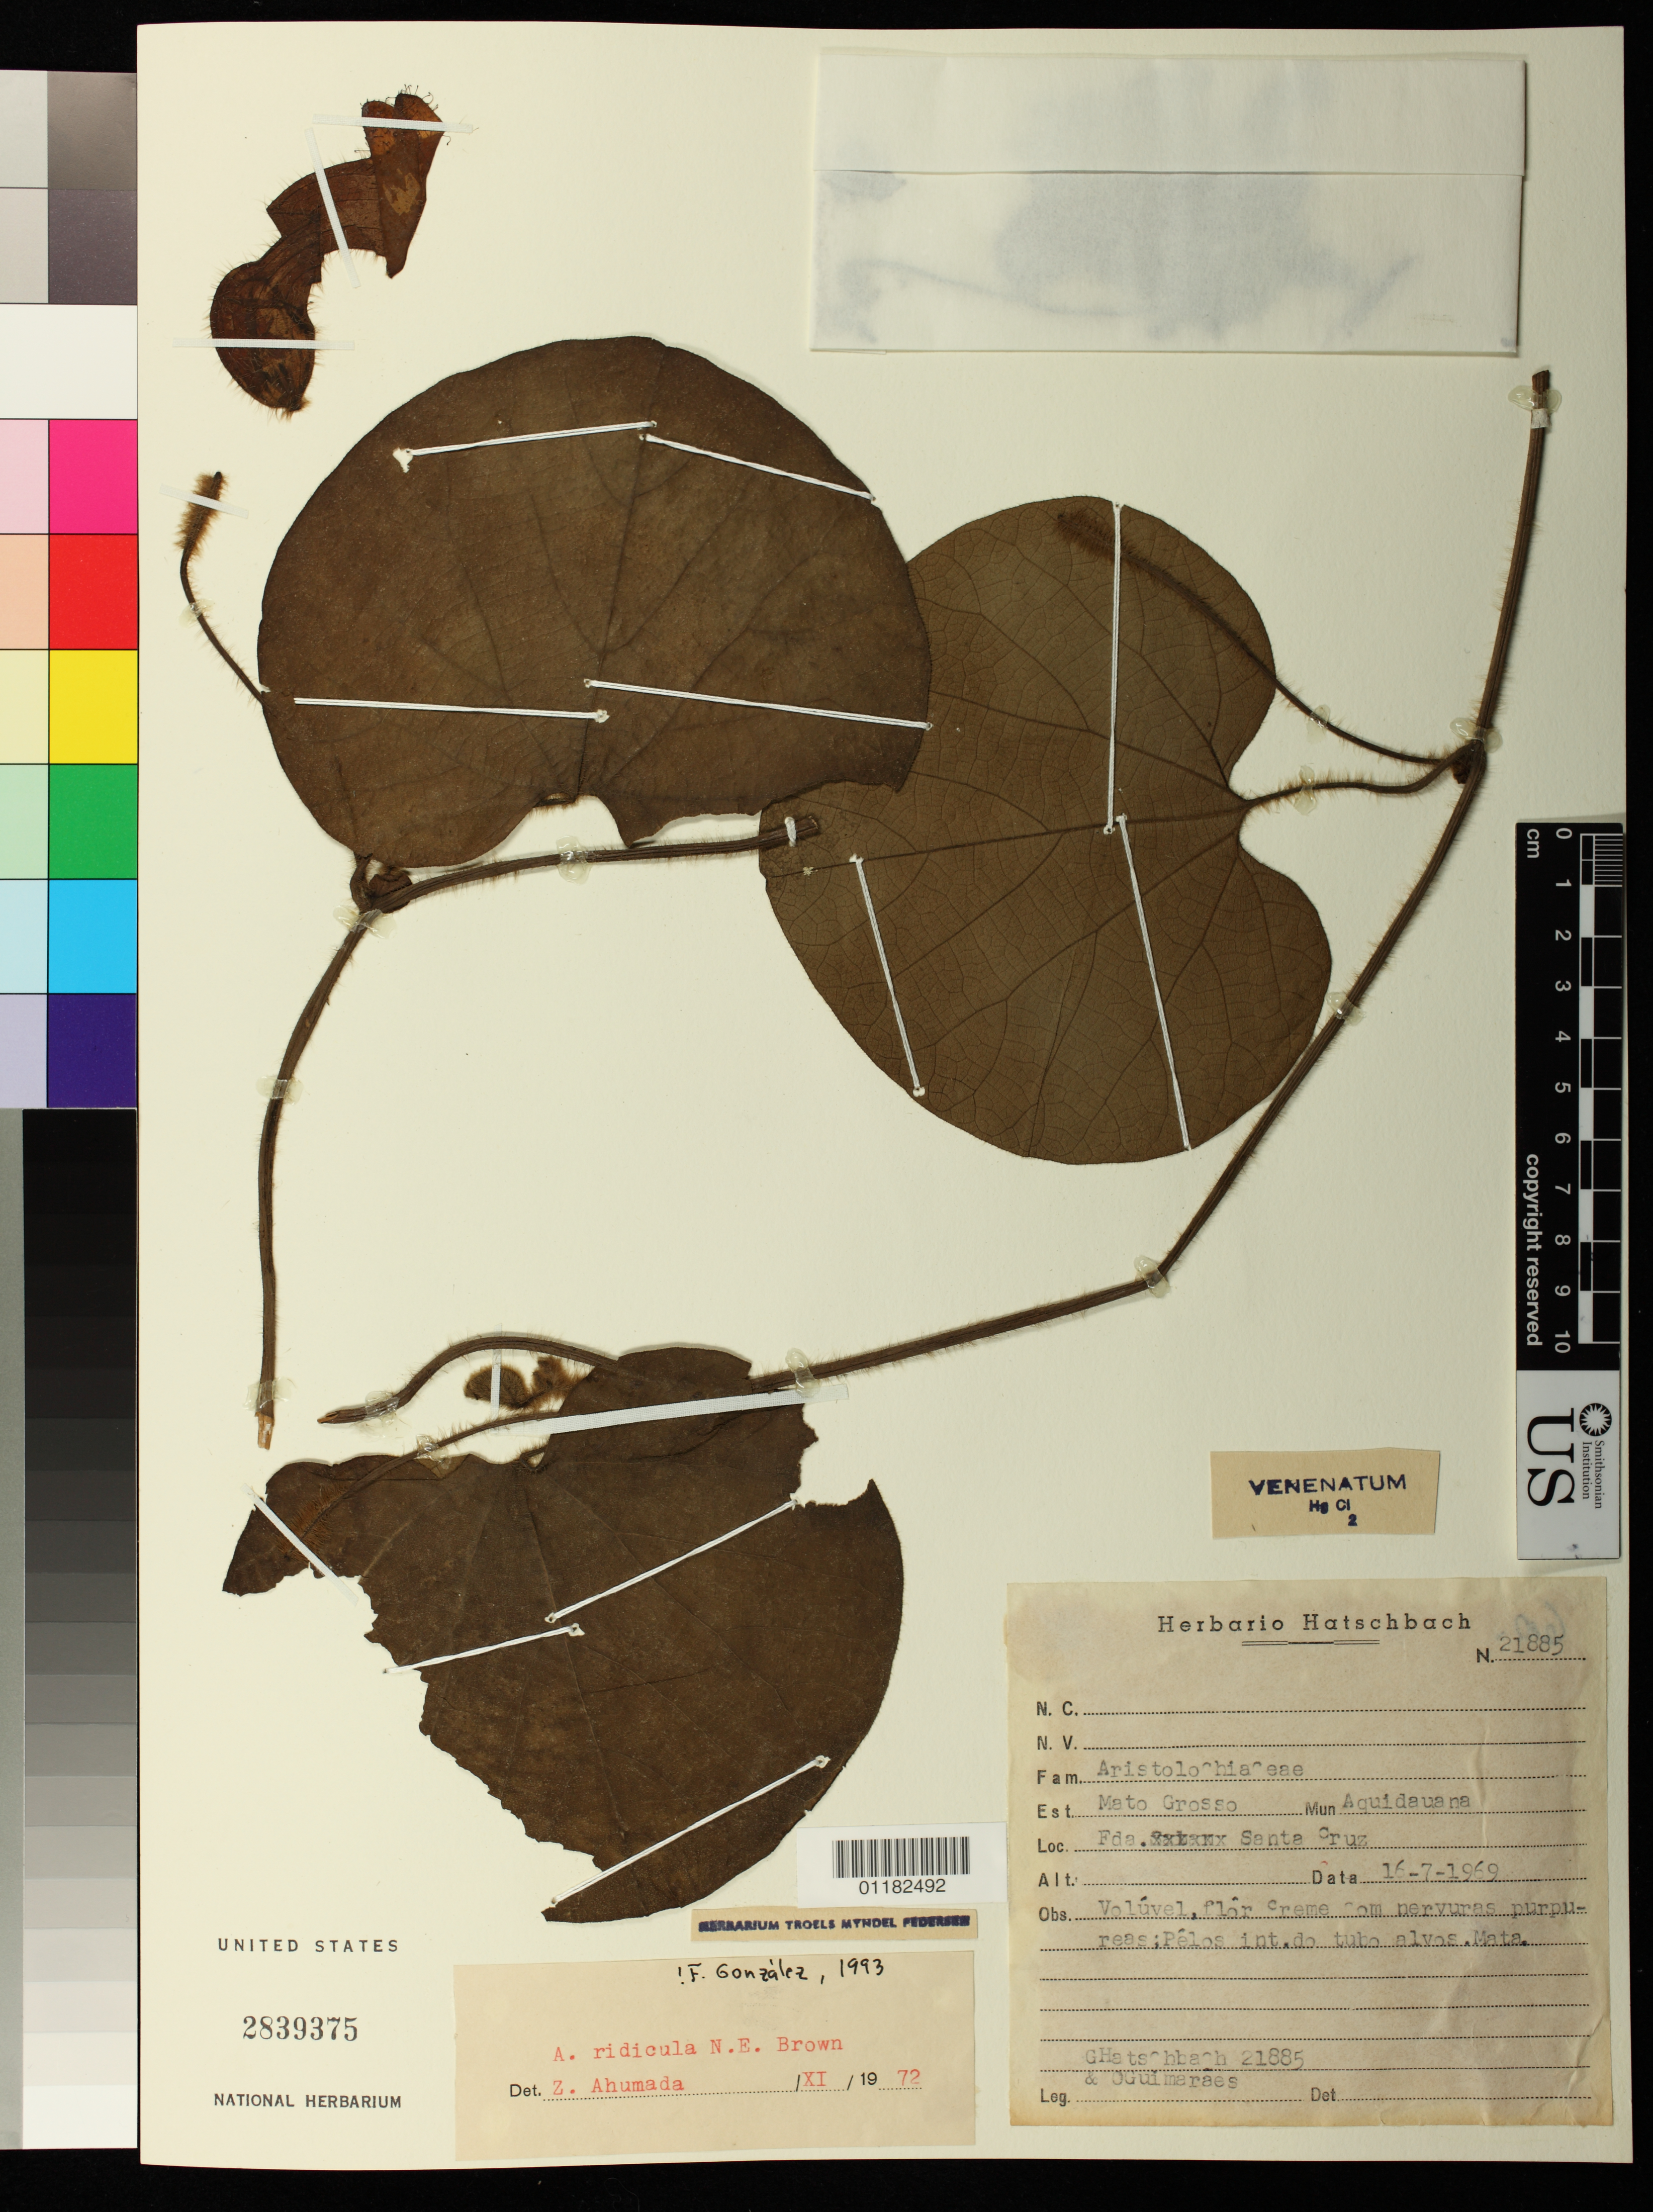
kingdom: Plantae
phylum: Tracheophyta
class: Magnoliopsida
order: Piperales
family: Aristolochiaceae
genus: Aristolochia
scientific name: Aristolochia ridicula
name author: N.E. Br.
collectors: G. Hatschbach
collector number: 21885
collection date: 1969-07-16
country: Brazil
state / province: Mato Grosso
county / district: Aquidauana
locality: Municipality Aquidauana Fazenda Santa Cruz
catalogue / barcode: US 2839375